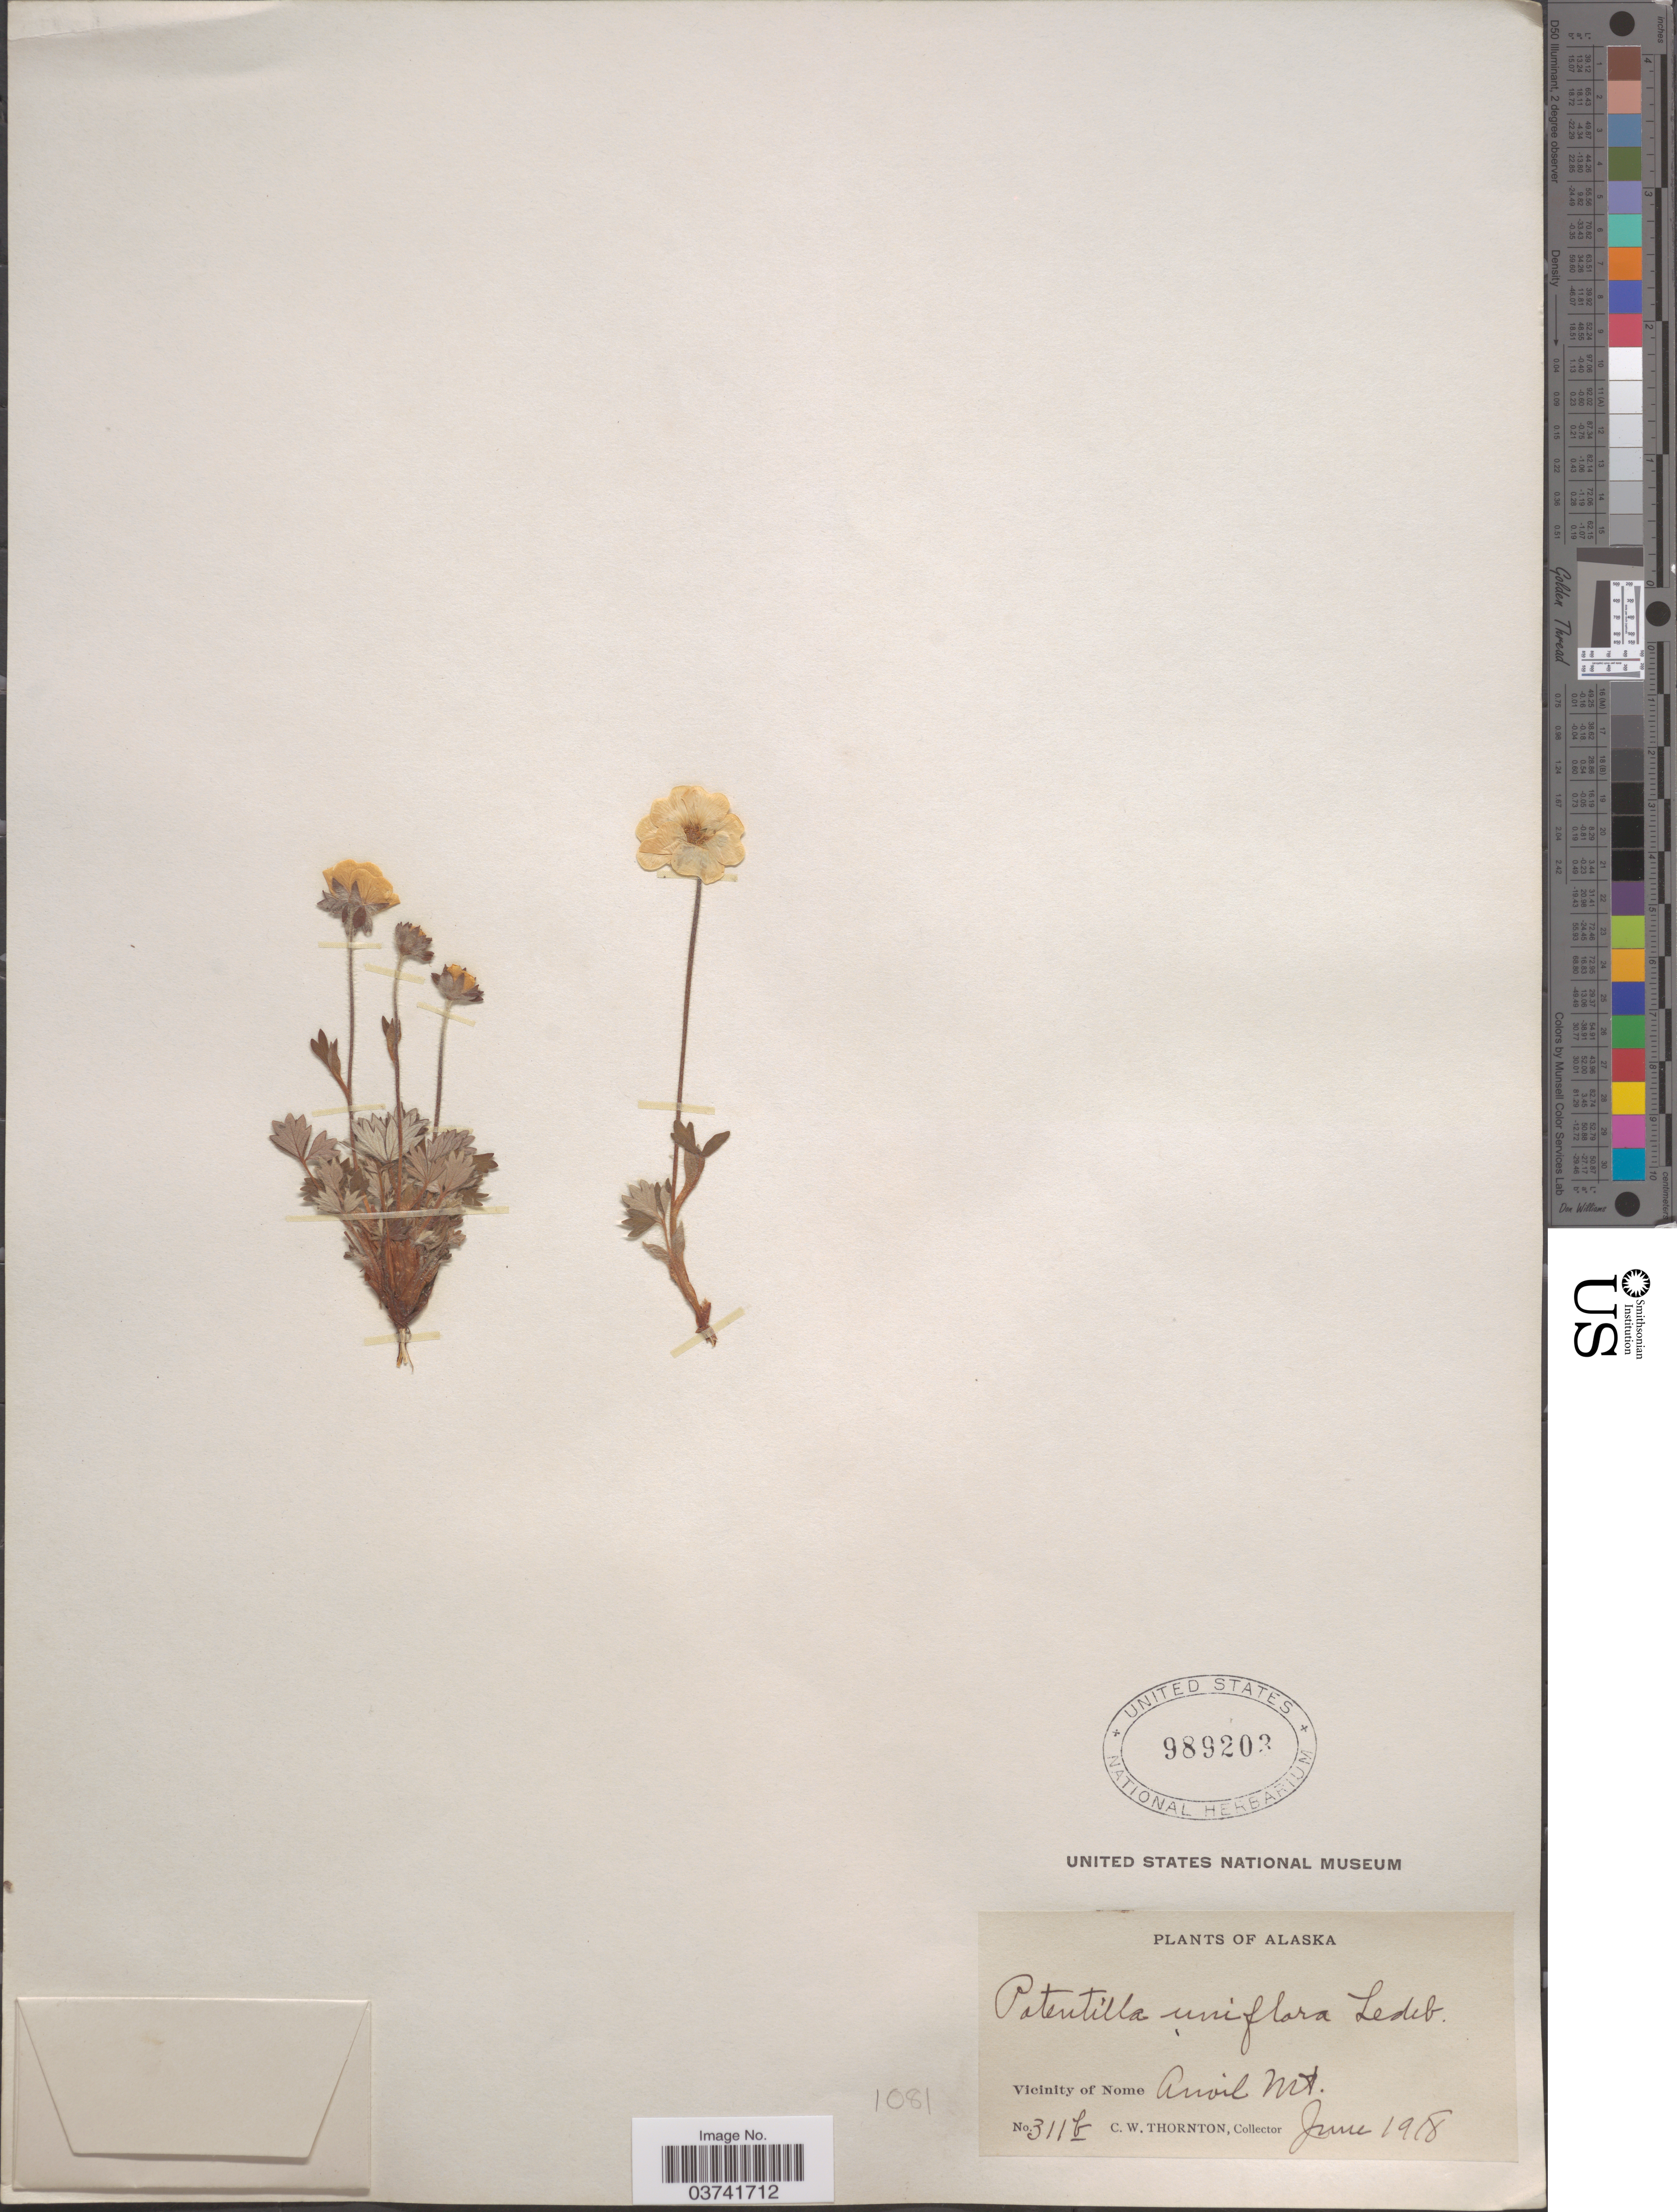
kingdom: Plantae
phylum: Tracheophyta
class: Magnoliopsida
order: Rosales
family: Rosaceae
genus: Potentilla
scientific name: Potentilla uniflora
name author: Ledeb.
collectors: C. Thornton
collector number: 311b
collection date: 1918-06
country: United States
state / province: Alaska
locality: Vicinity of Nome, Anvil Mt.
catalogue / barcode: US 989203